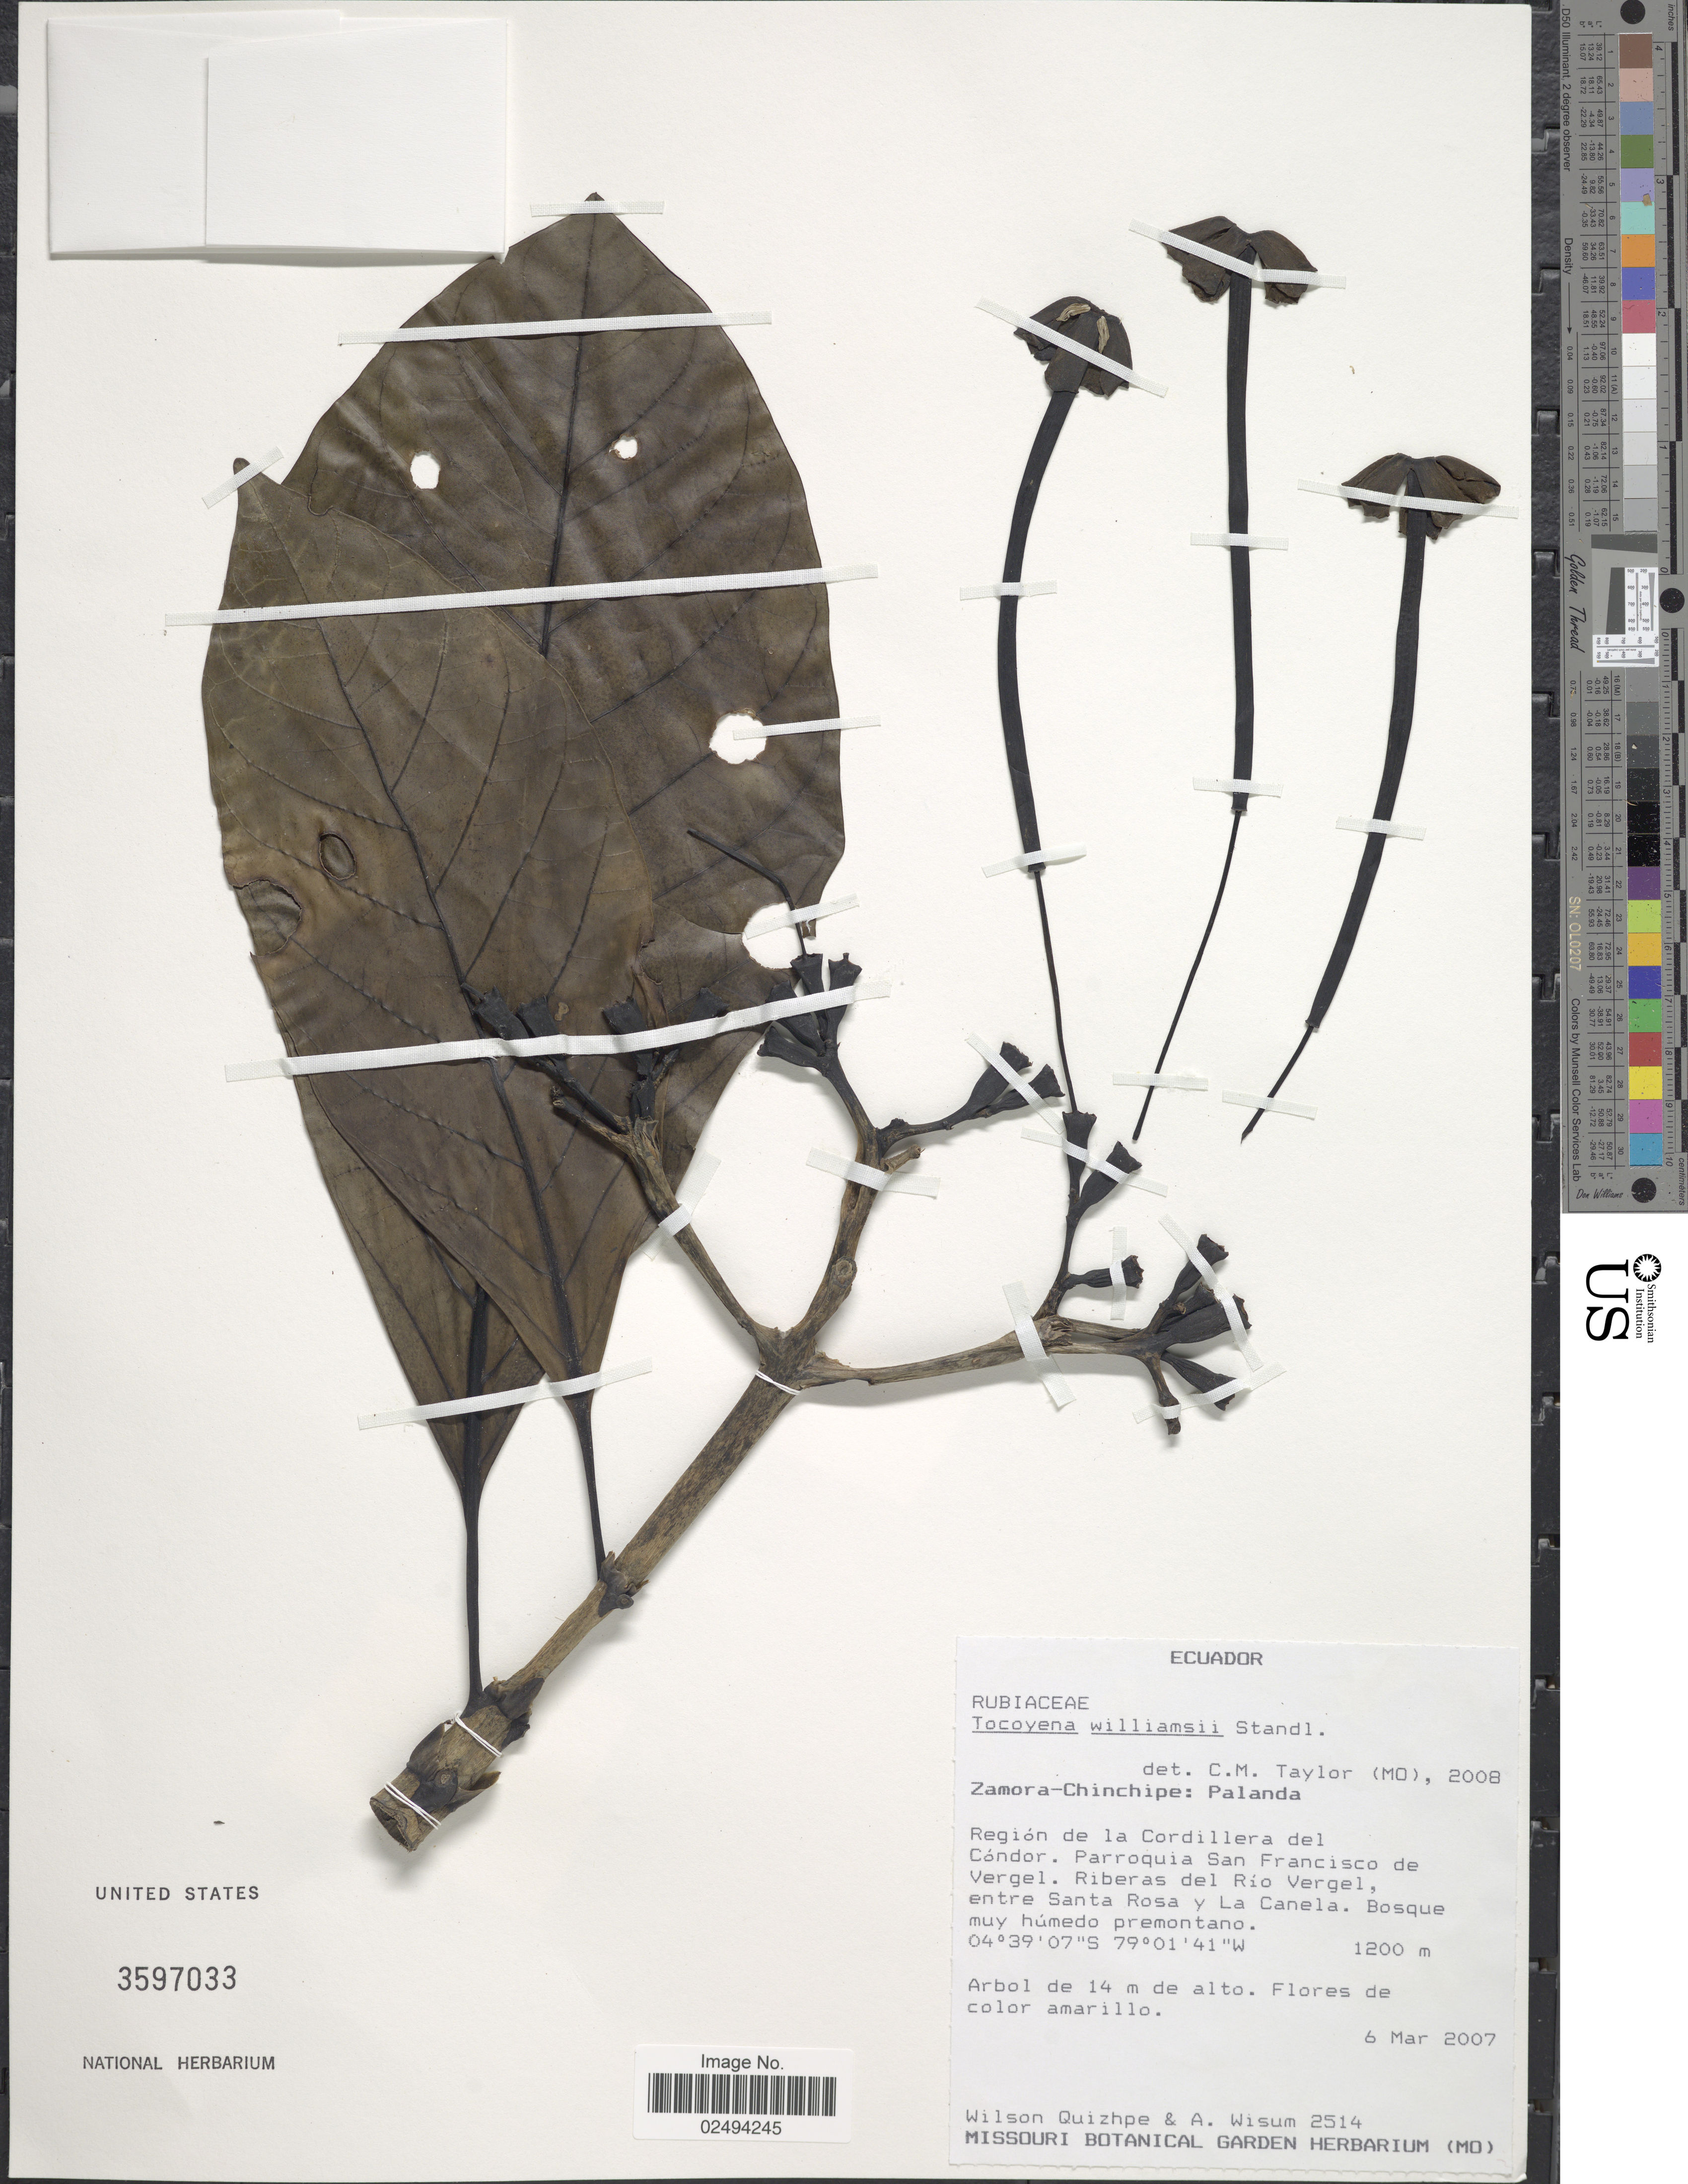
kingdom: Plantae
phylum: Tracheophyta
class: Magnoliopsida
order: Gentianales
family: Rubiaceae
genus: Tocoyena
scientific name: Tocoyena williamsii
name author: Standl.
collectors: W. Quizhpe & A. Wisum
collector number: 2514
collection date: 2007-03-06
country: Ecuador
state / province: Zamora-Chinchipe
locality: Palanda, Región de la Cordillera del Cóndor. Parroquia San Francisco de Vergel. Riberas del Río Vergel, entre Santa Rosa y La Canela. Bosque muy húmedo premontano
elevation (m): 1200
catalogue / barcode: US 3597033